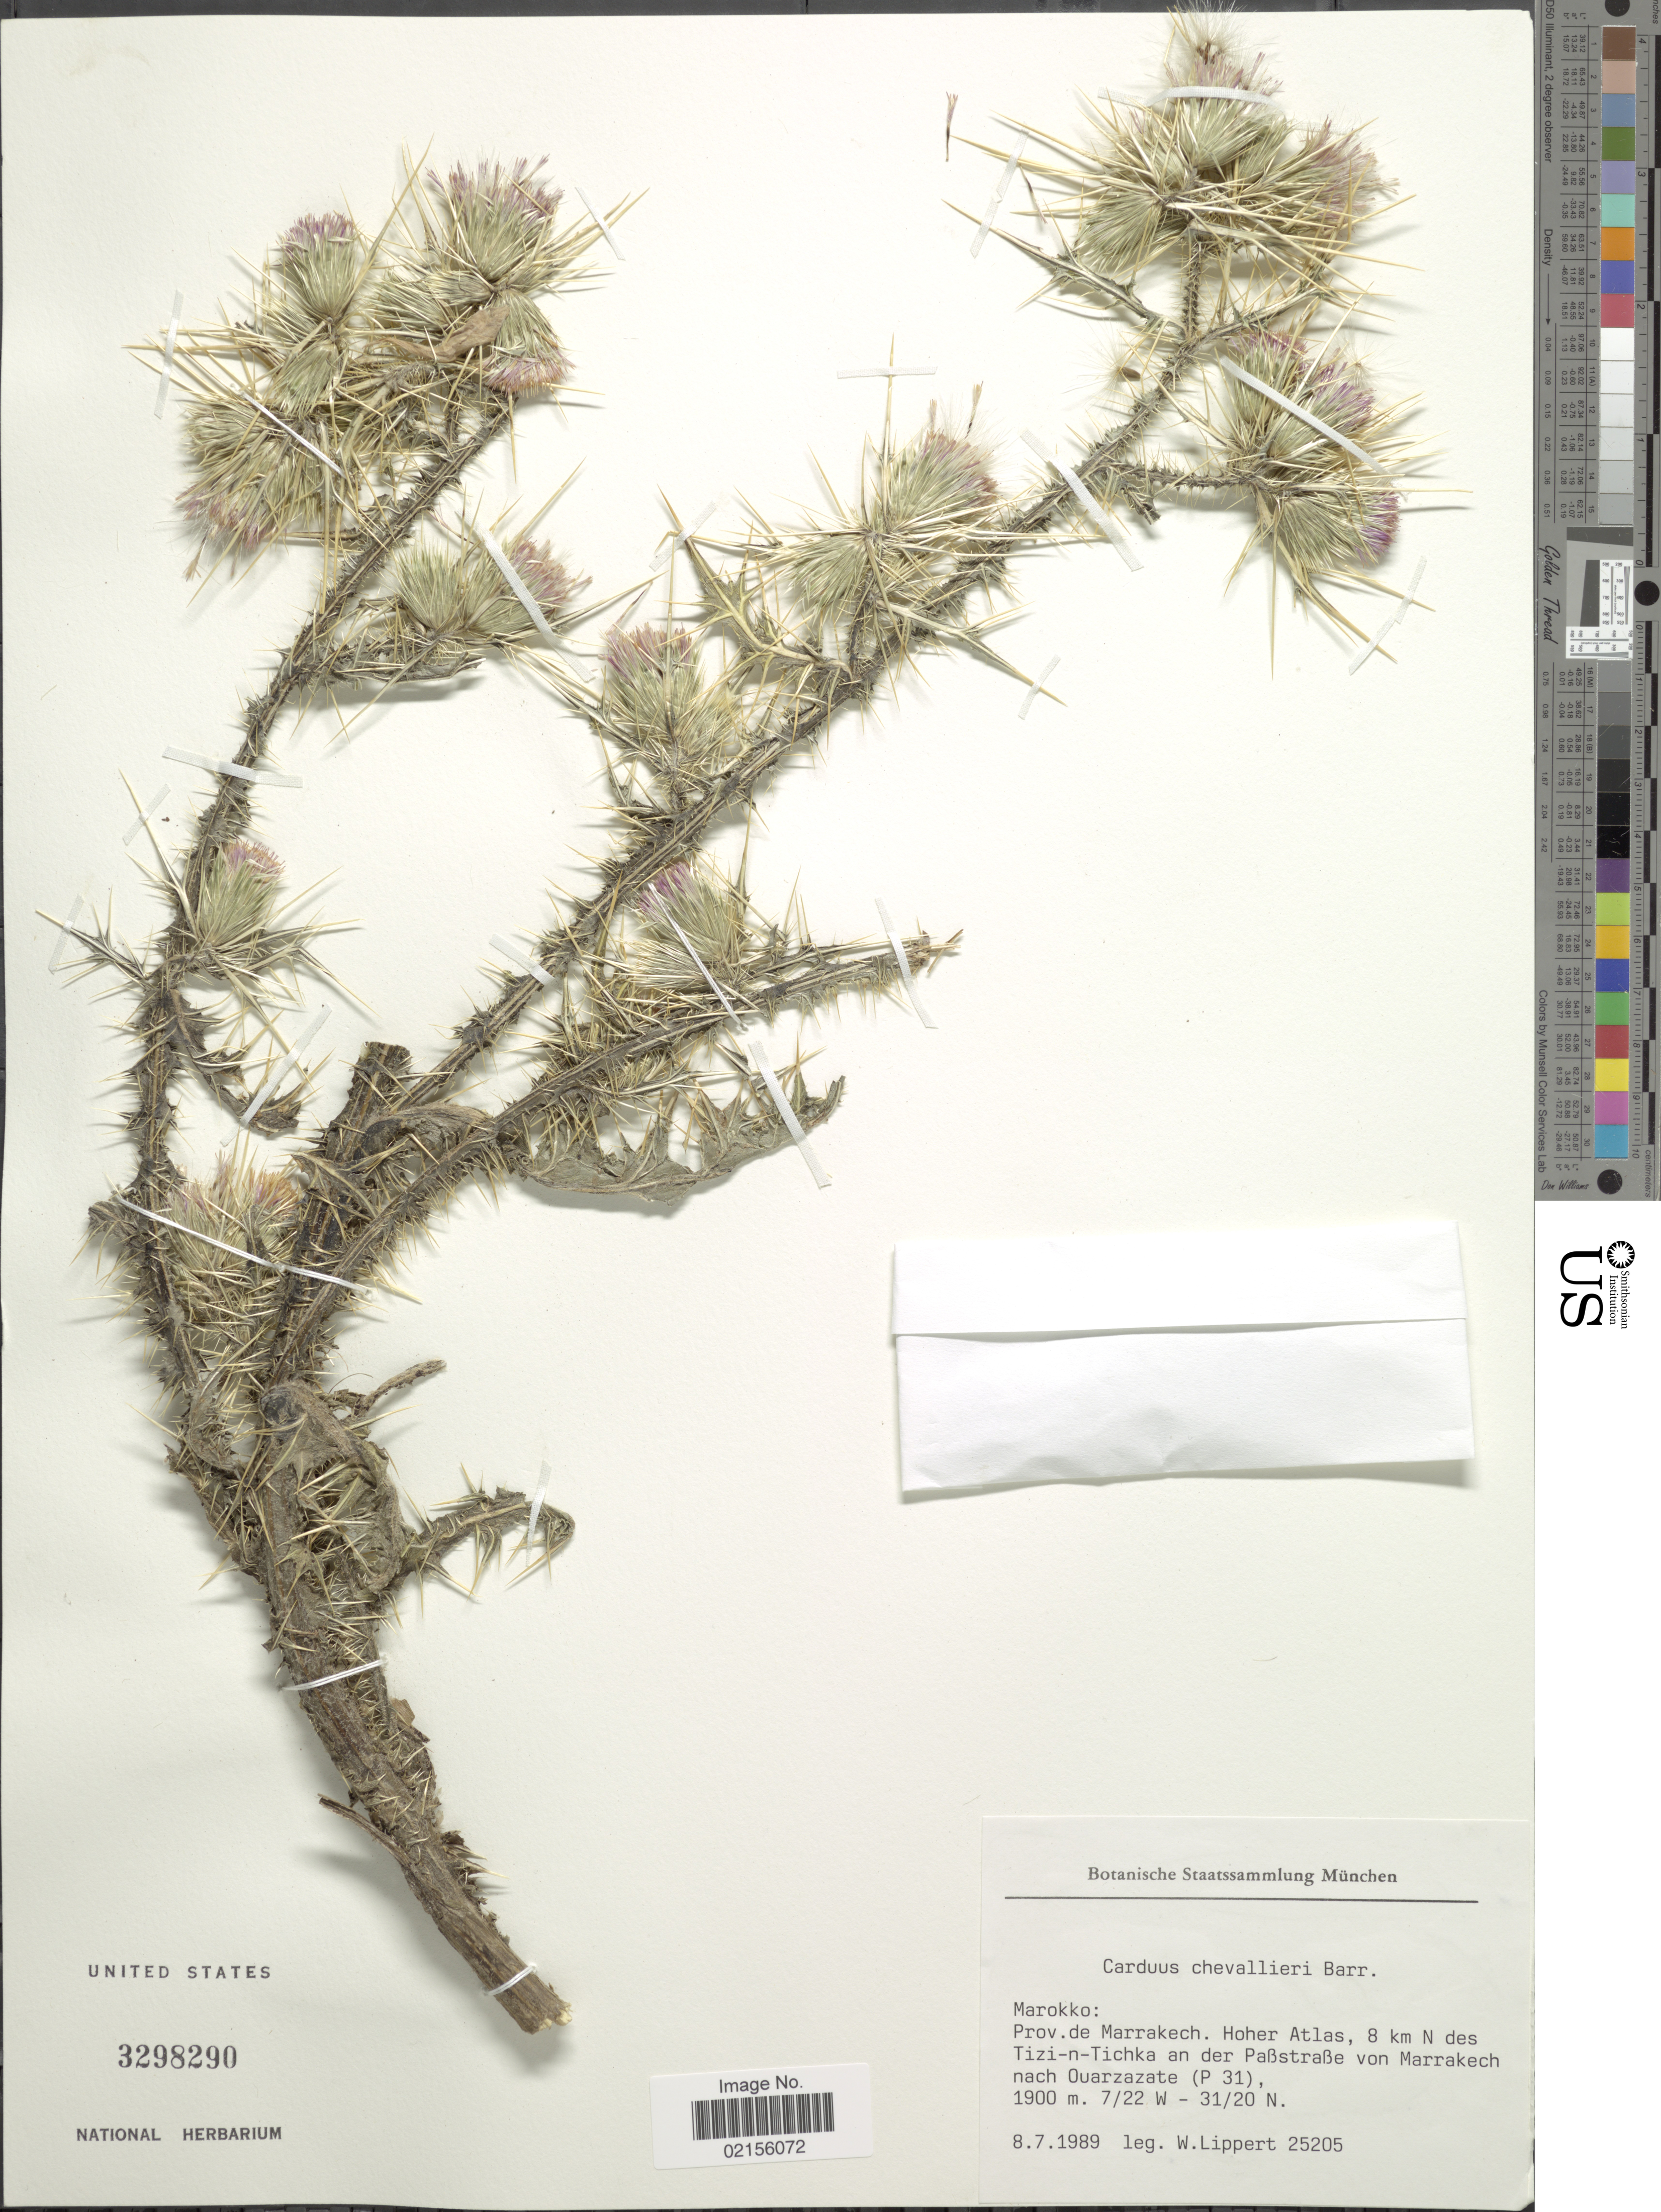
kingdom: Plantae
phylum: Tracheophyta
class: Magnoliopsida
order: Asterales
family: Asteraceae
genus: Carduus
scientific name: Carduus chevallieri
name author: Barratte ex Chevall.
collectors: W. Lippert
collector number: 25205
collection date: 1989-07-08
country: Morocco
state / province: Marrakech-Tensift-Al Haouz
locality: Prov de Marrakech. Hoher Atlas, 8 km N des Tizi-n-Tichka an der Paßbstraße von Marrakech nach Ouarzazate (P 31)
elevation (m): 1900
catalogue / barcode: US 3298290